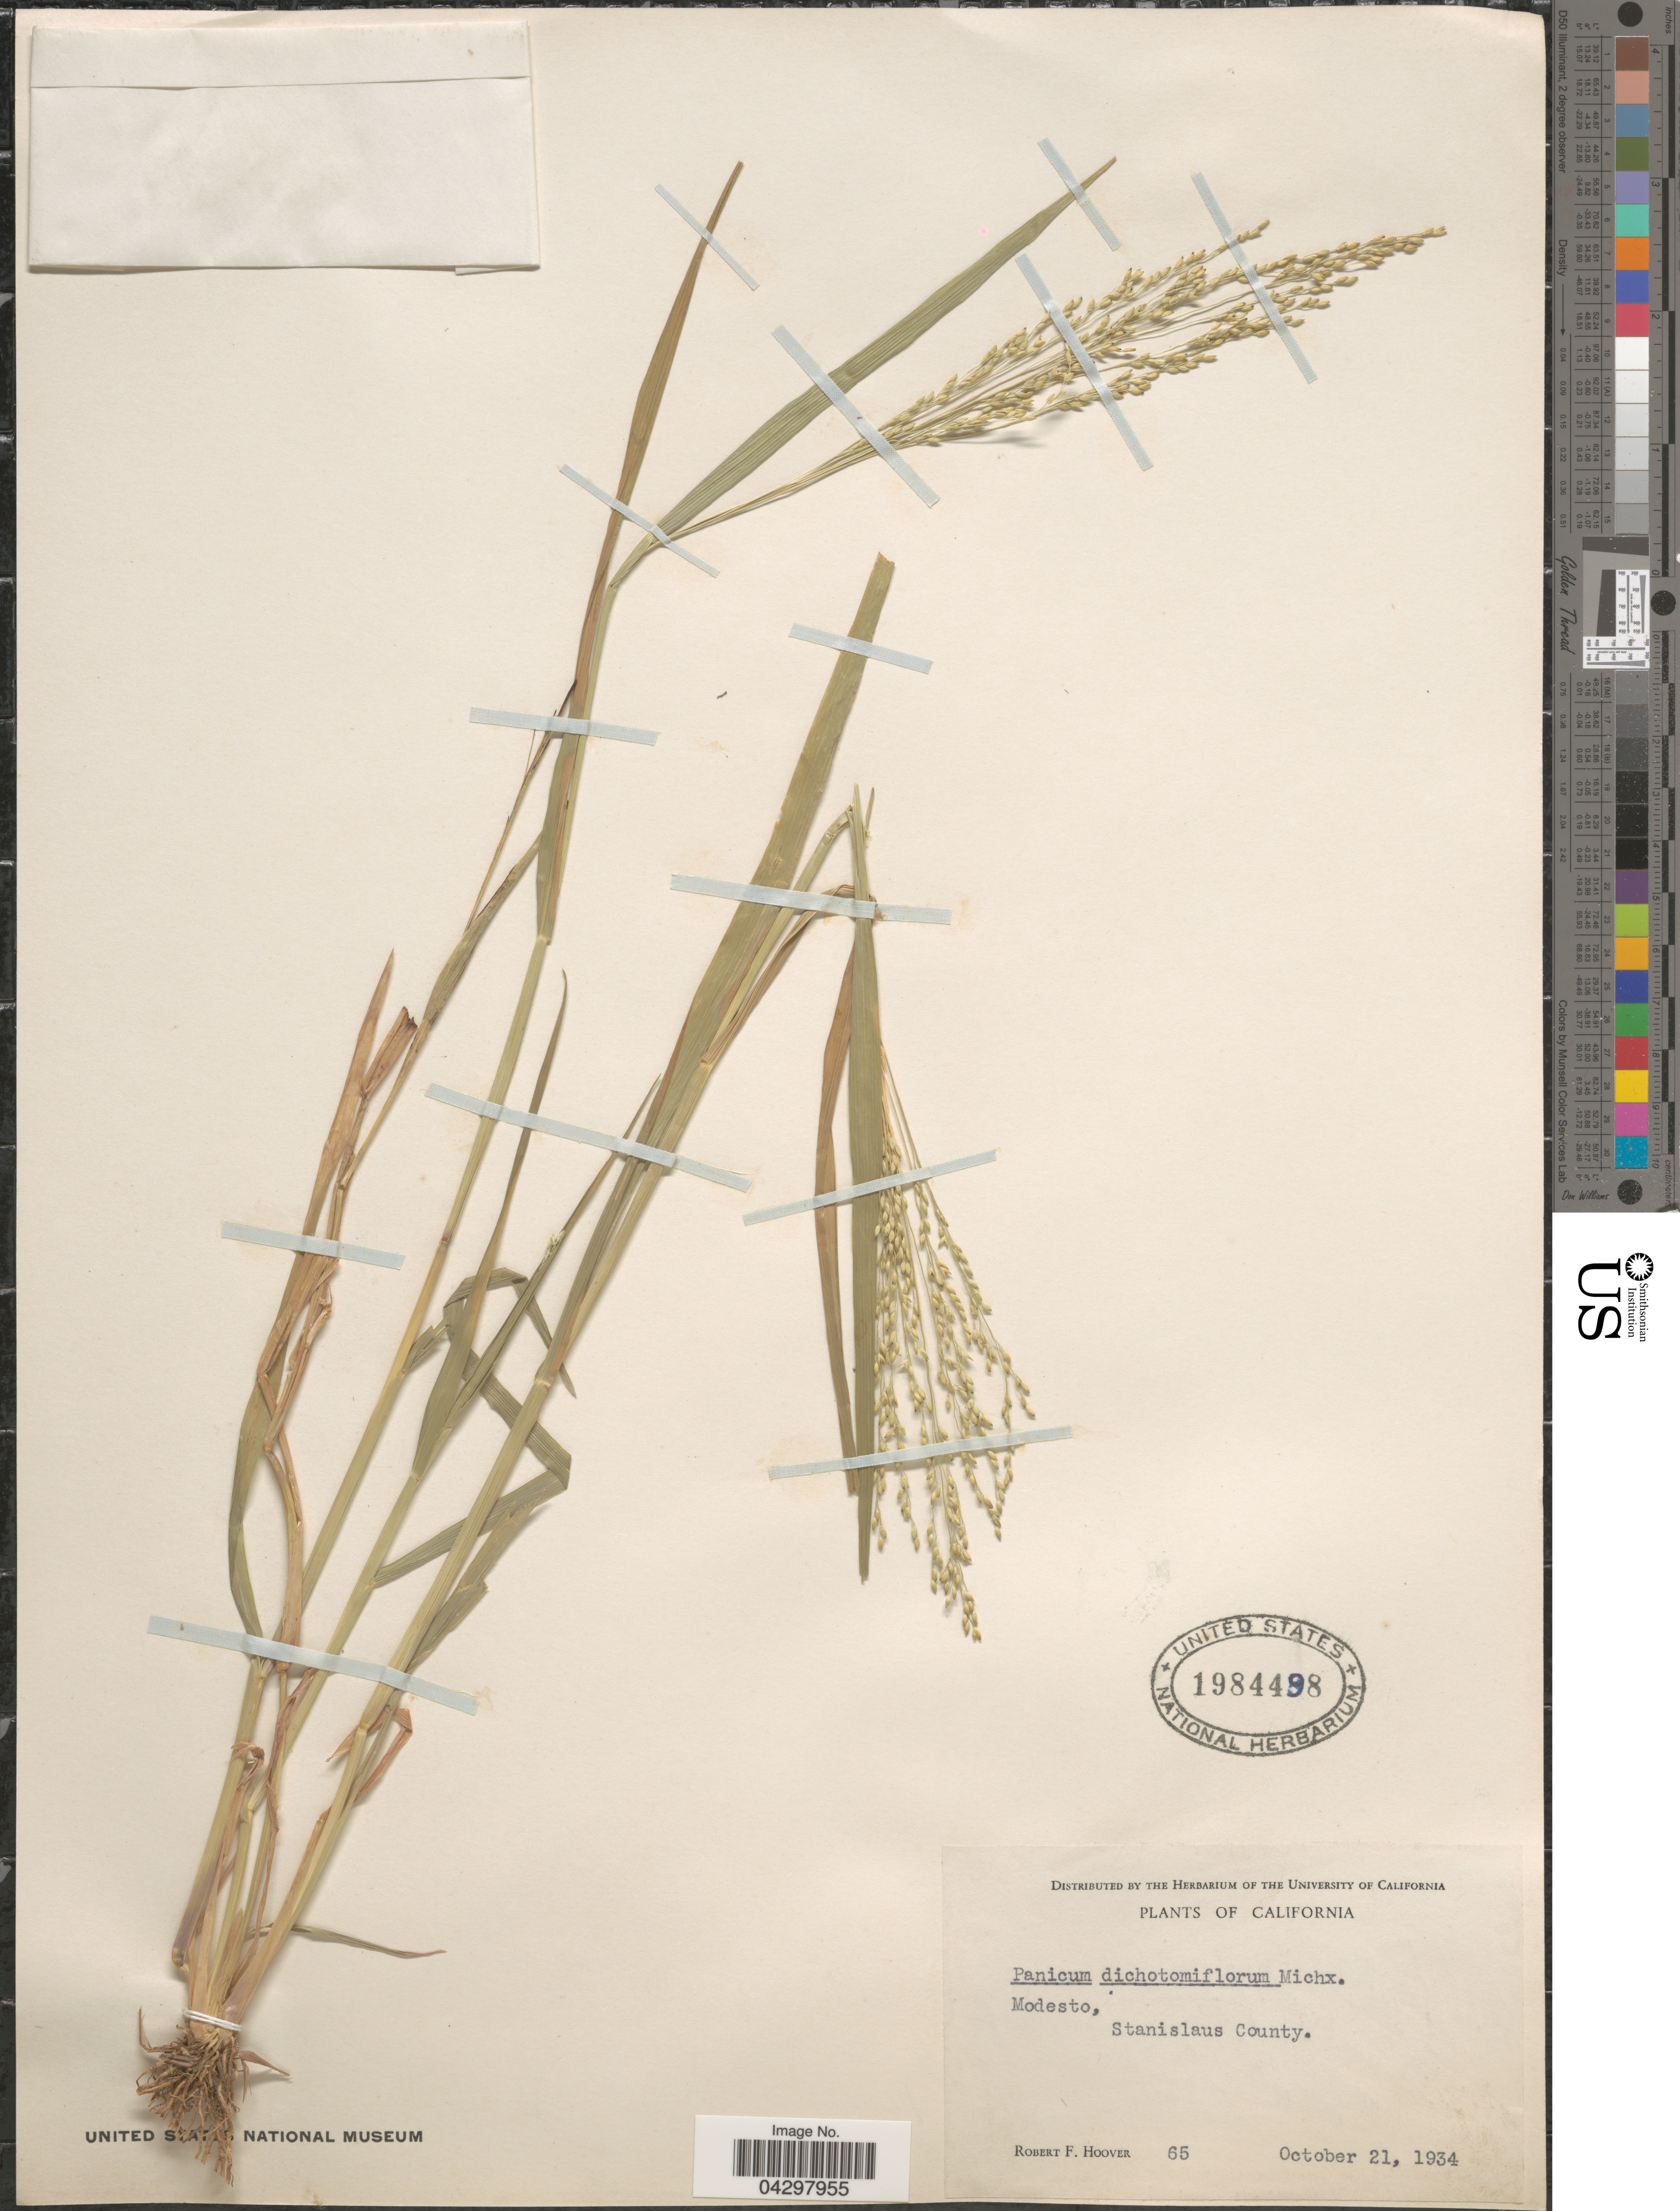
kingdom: Plantae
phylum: Tracheophyta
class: Liliopsida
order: Poales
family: Poaceae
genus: Panicum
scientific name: Panicum dichotomiflorum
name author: Michx.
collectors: R. F. Hoover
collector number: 65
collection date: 1934-10-21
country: United States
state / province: California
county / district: Stanislaus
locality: Modesto, Stanislaus County.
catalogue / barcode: US 1984498